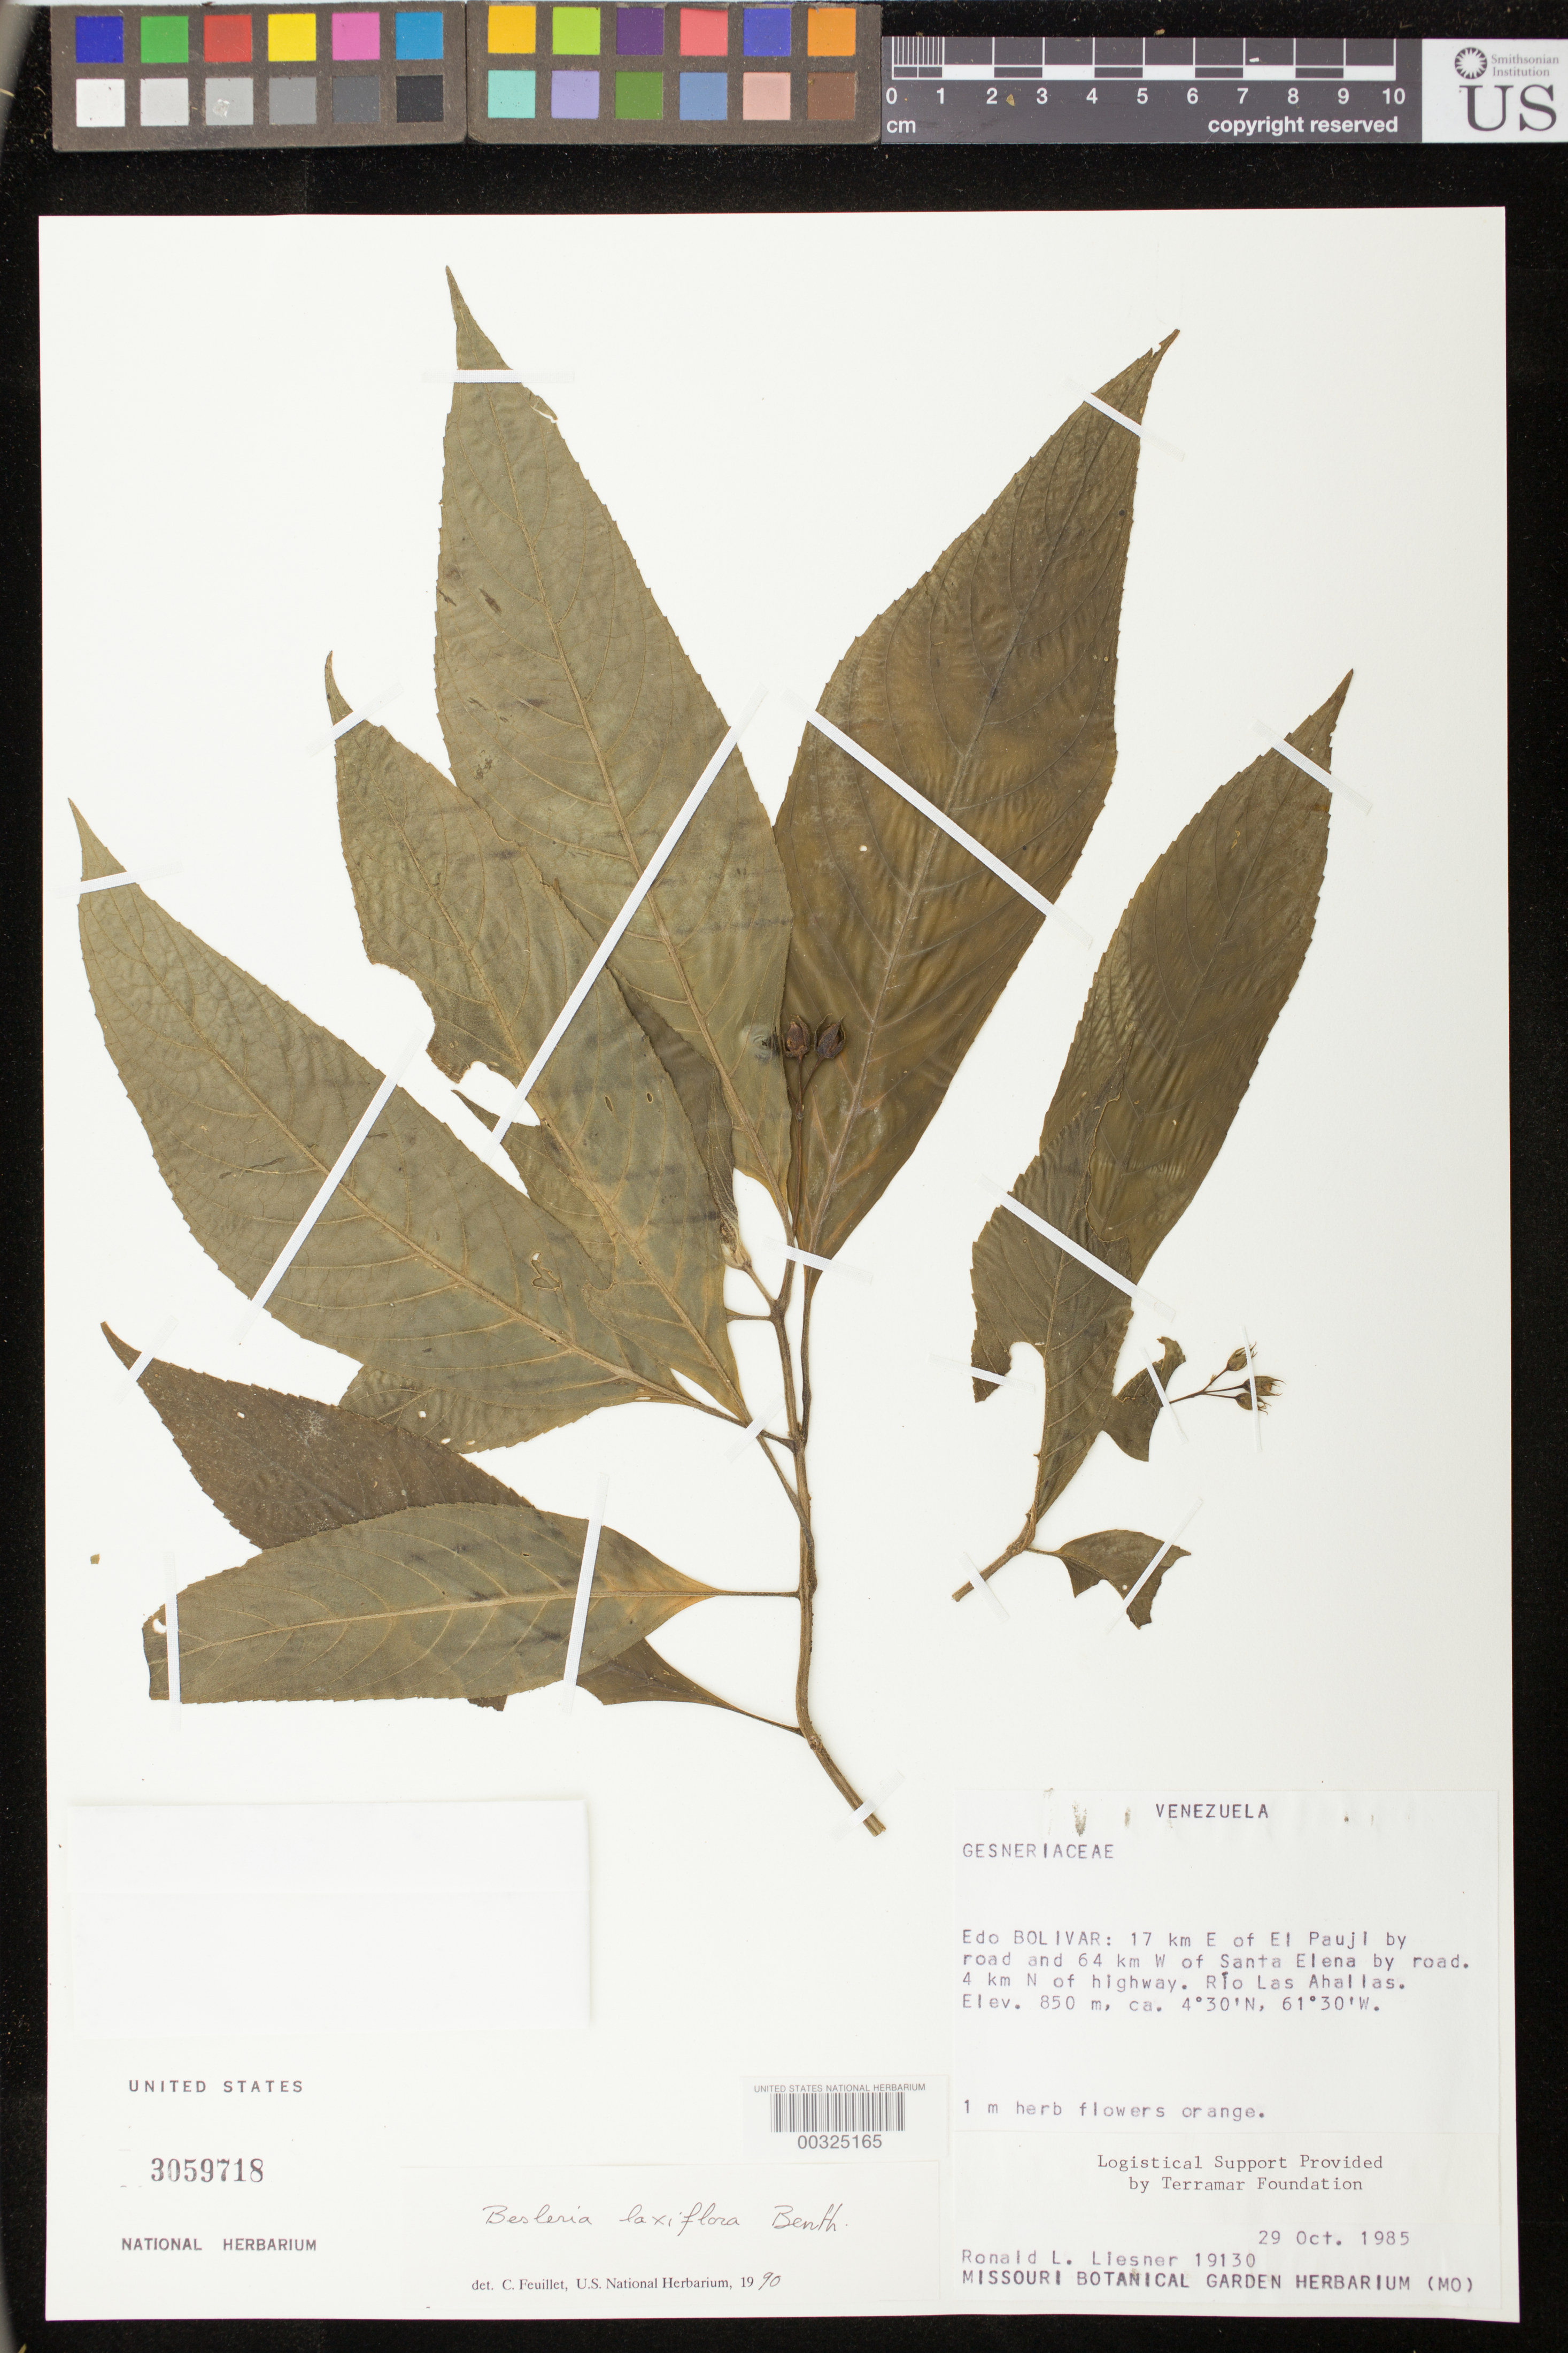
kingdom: Plantae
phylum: Tracheophyta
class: Magnoliopsida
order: Lamiales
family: Gesneriaceae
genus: Besleria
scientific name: Besleria laxiflora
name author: Benth.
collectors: R. L. Liesner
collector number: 19130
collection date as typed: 29 Oct 1985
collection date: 1985-10-29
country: Venezuela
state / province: Bolívar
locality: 17 km E of El Pauji by road and 64 km W of Santa Elena by road, 4 km N of highway, Rio Las Ahallas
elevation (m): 850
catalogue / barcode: US 3059718